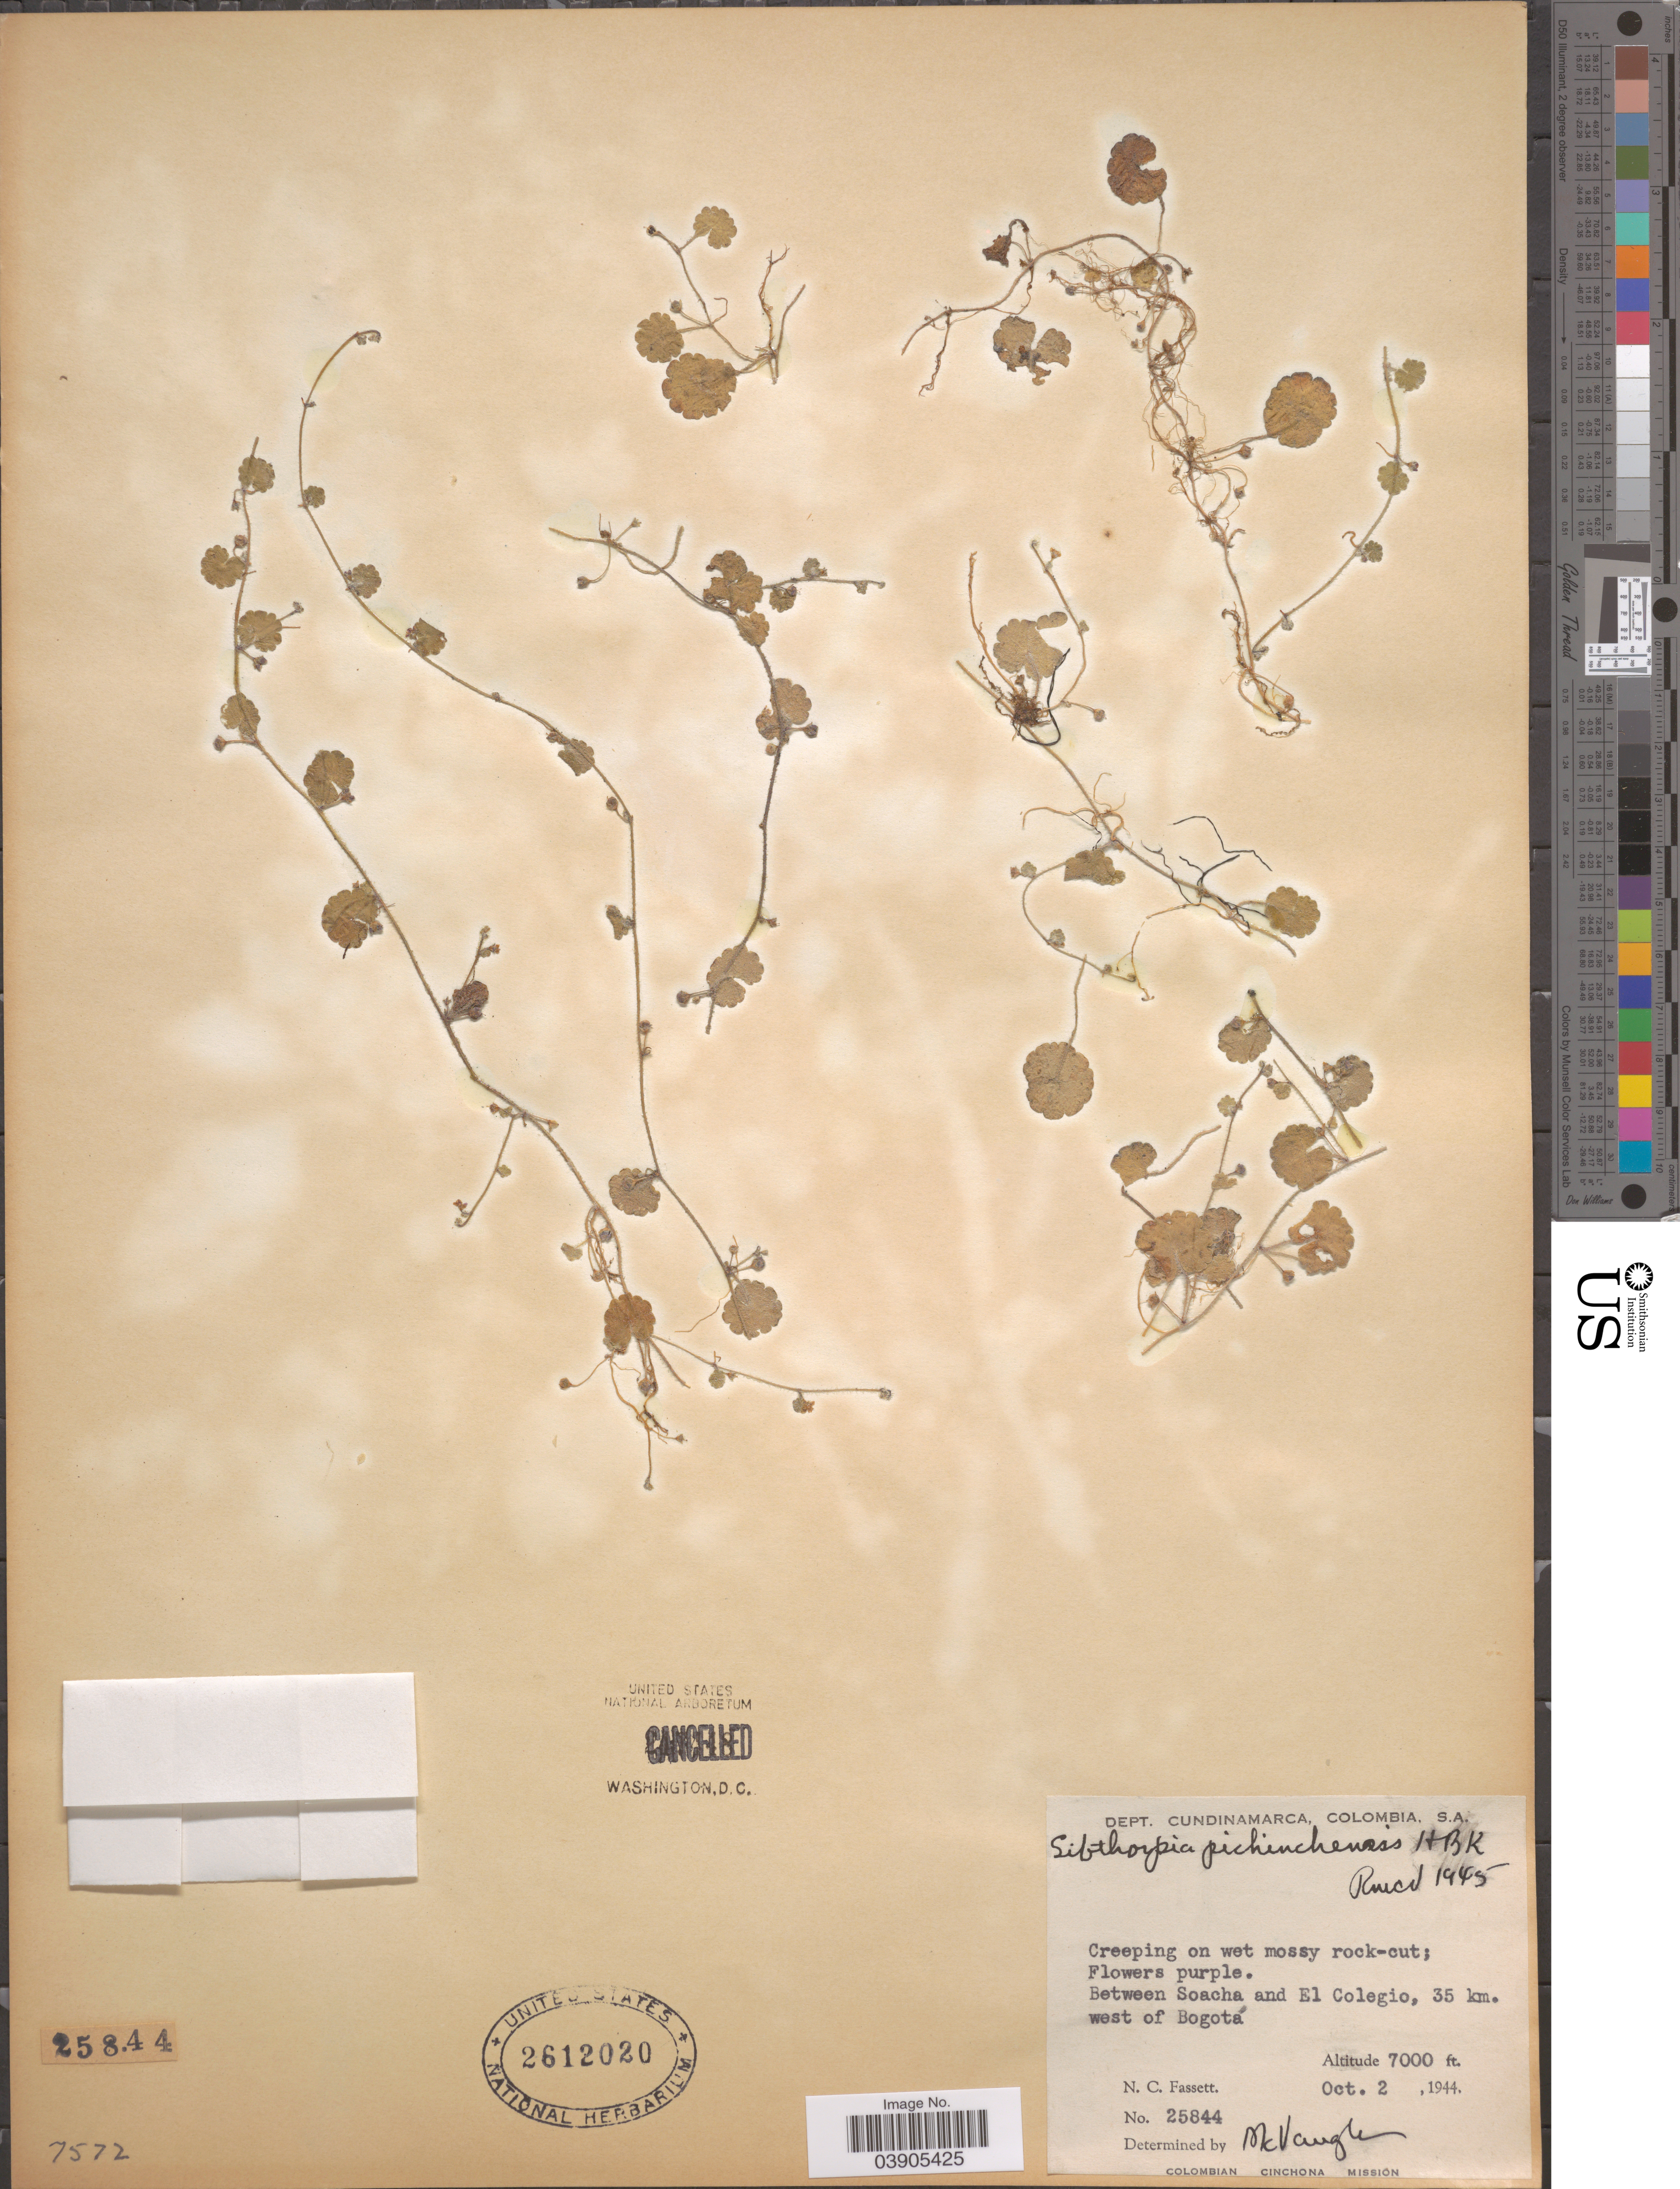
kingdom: Plantae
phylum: Tracheophyta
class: Magnoliopsida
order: Lamiales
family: Plantaginaceae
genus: Sibthorpia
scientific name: Sibthorpia repens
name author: (L.) Kuntze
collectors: N. C. Fassett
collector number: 25844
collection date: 1944-10-02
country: Colombia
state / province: Cundinamarca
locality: Dept. Cundinamarca. Between Soacha and El Coligio, 35 km. west of Bogotá.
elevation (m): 2134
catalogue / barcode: US 2612020